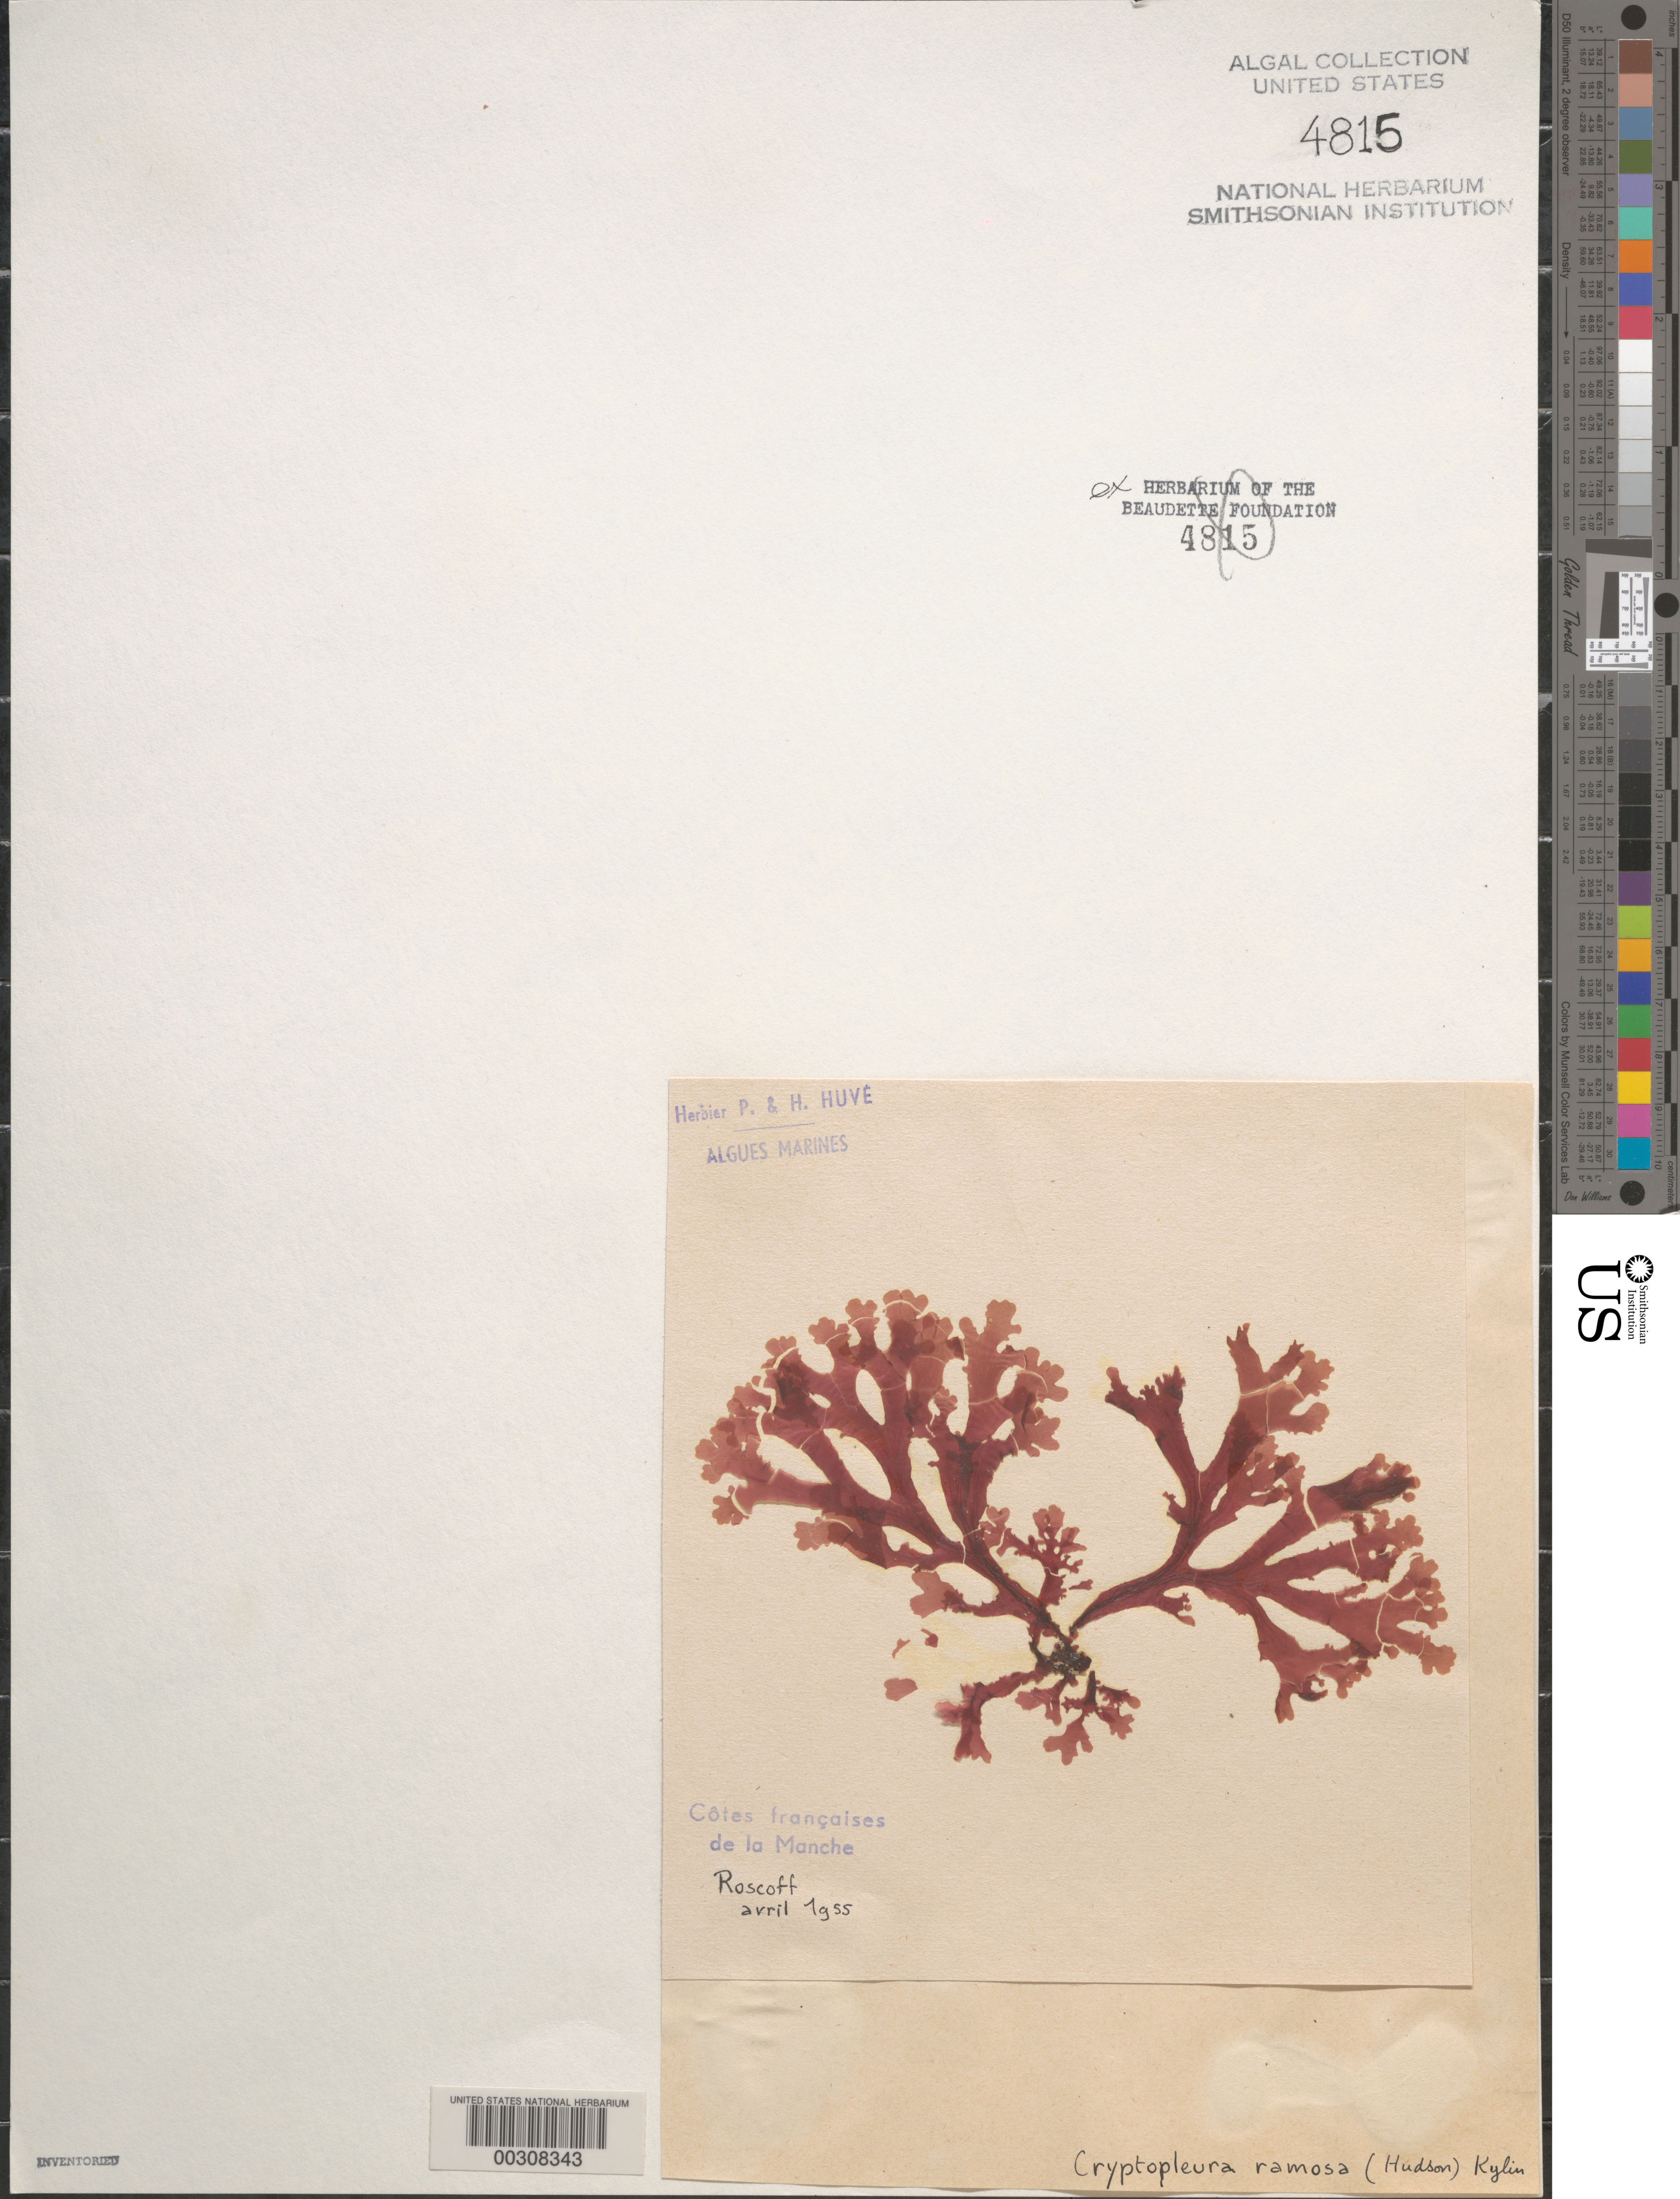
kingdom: Plantae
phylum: Rhodophyta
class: Florideophyceae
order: Ceramiales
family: Delesseriaceae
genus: Cryptopleura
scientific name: Cryptopleura ramosa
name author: (Huds.) L.M. Newton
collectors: P. Huve & H. Huve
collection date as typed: Apr 1955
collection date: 1955-04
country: France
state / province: Normandie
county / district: Manche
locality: Roscoff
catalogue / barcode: US 4815